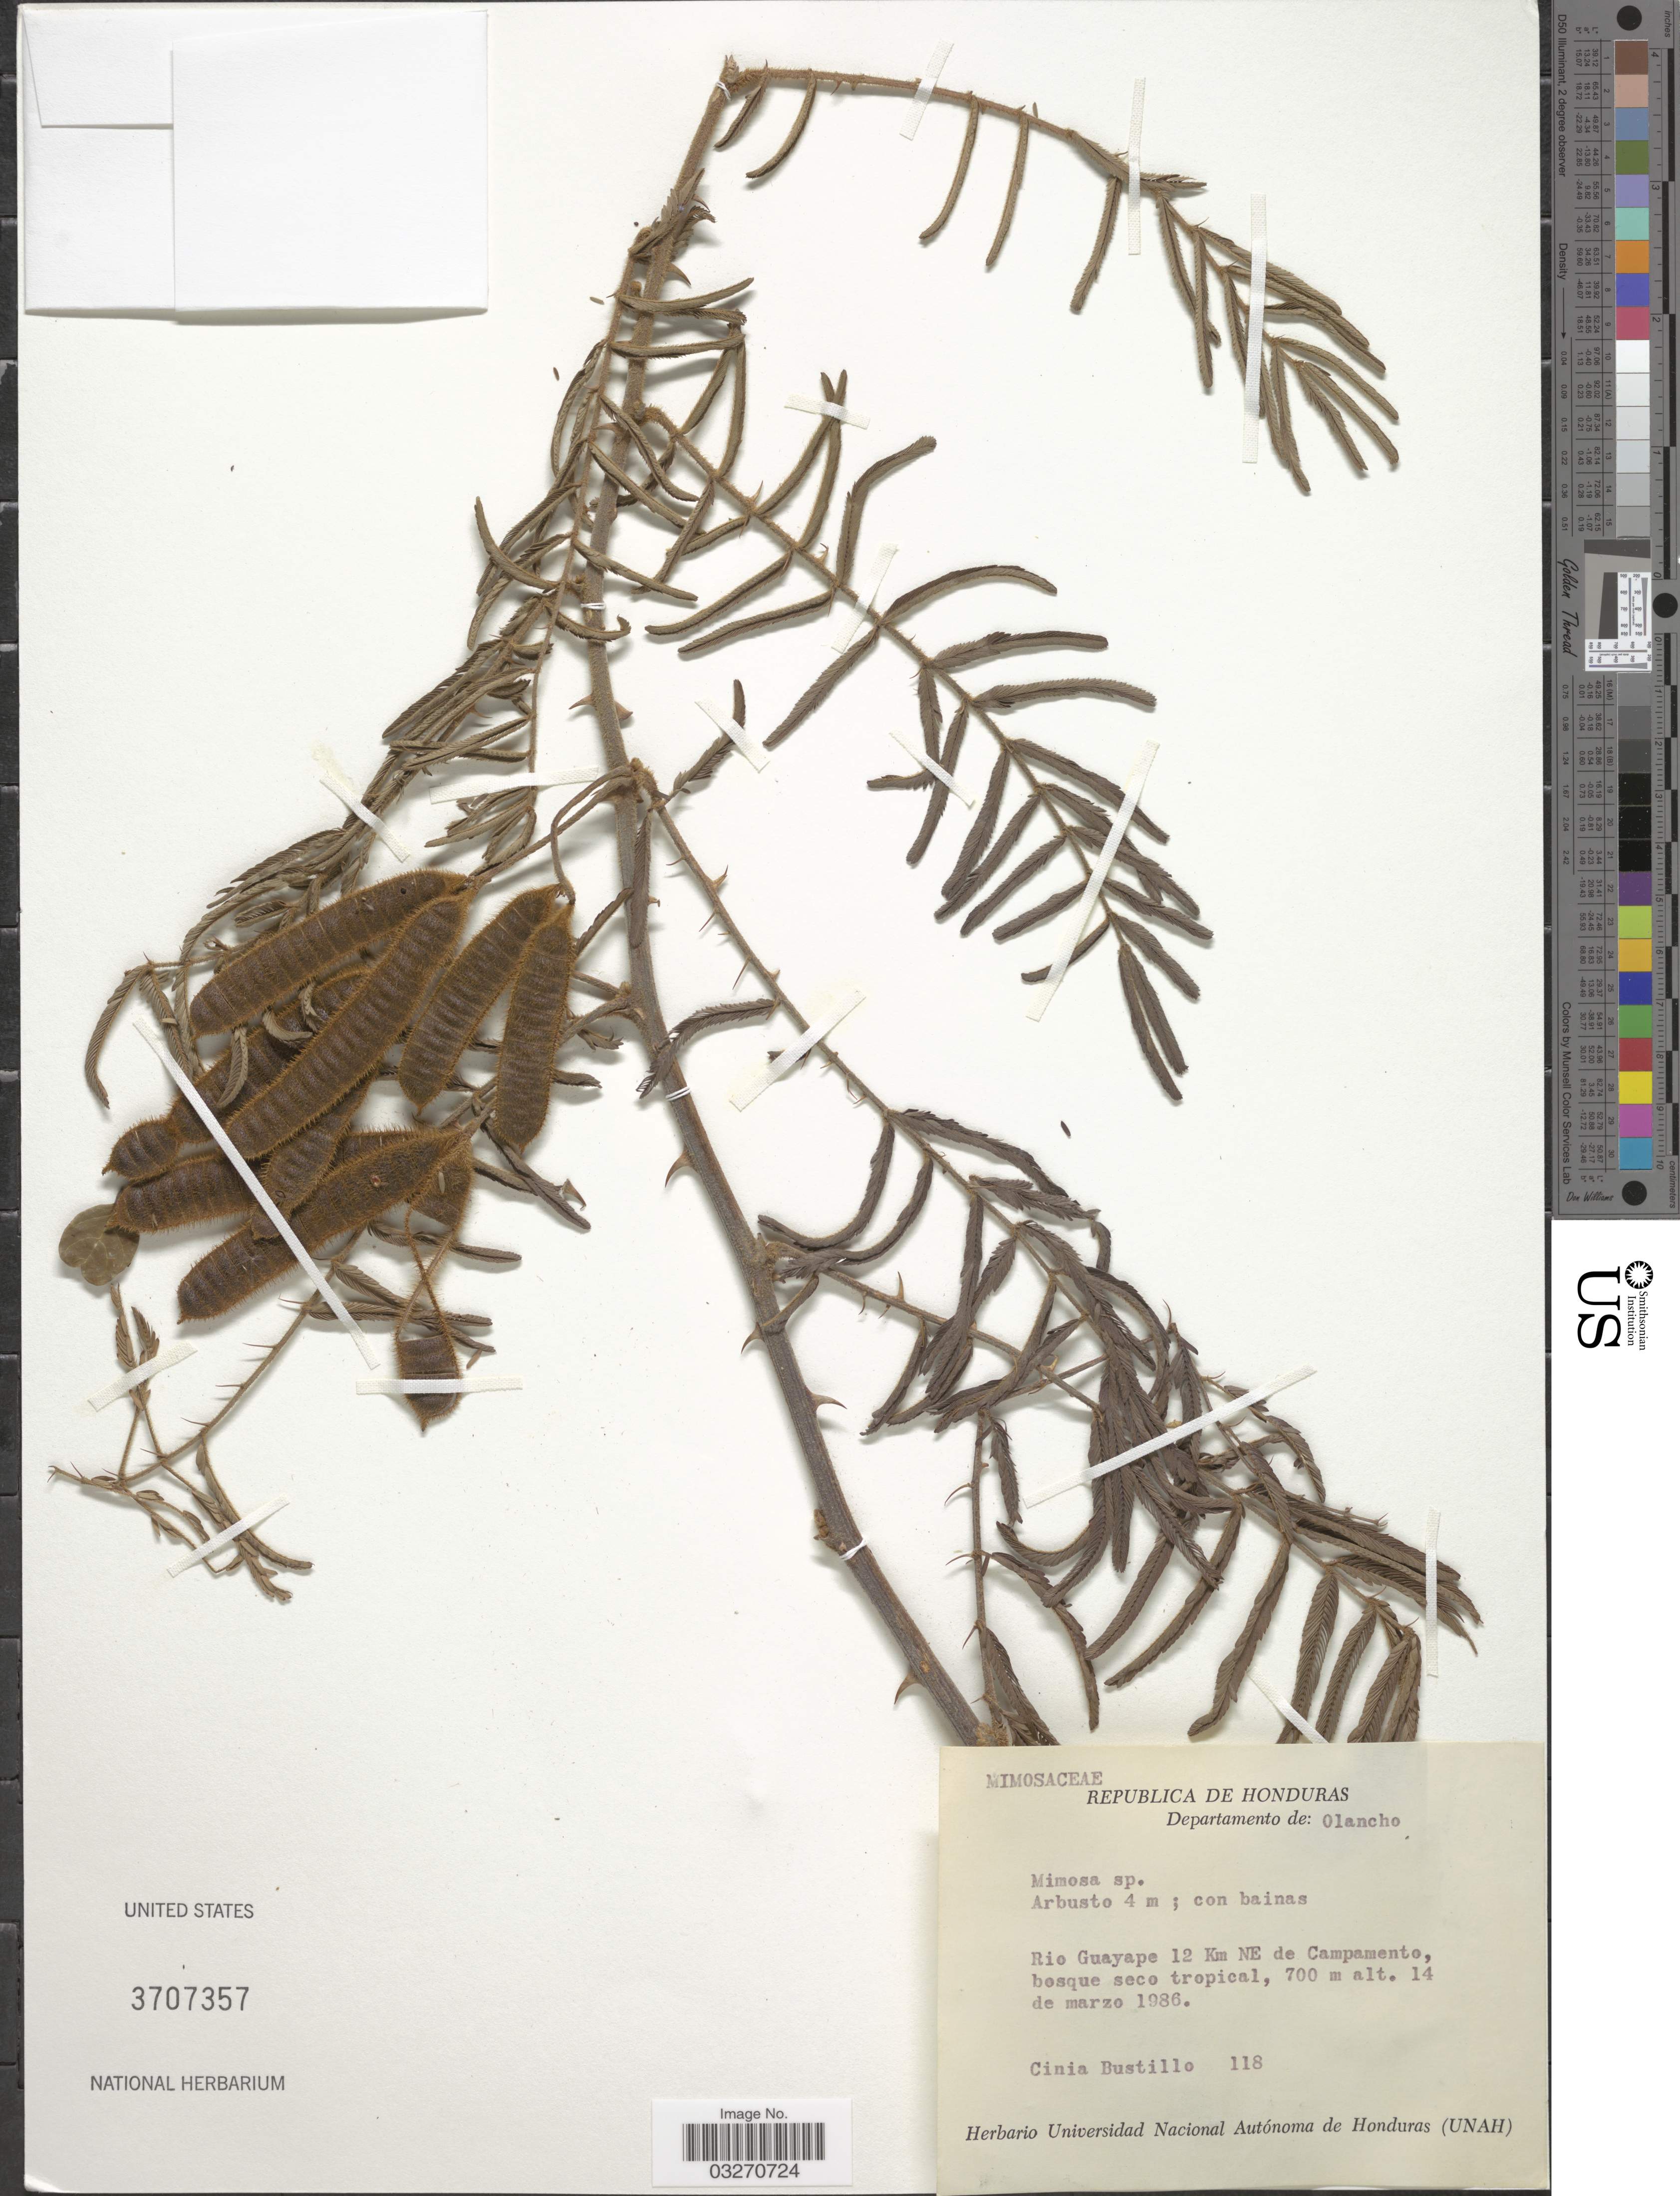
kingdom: Plantae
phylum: Tracheophyta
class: Magnoliopsida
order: Fabales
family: Fabaceae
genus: Mimosa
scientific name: Mimosa sp.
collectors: C. Bustillo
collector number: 118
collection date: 1986-03-14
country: Honduras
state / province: Olancho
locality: Departamento de: Olancho. Rio Guayape 12 Km NE de Campamento.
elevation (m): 700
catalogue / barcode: US 3707357